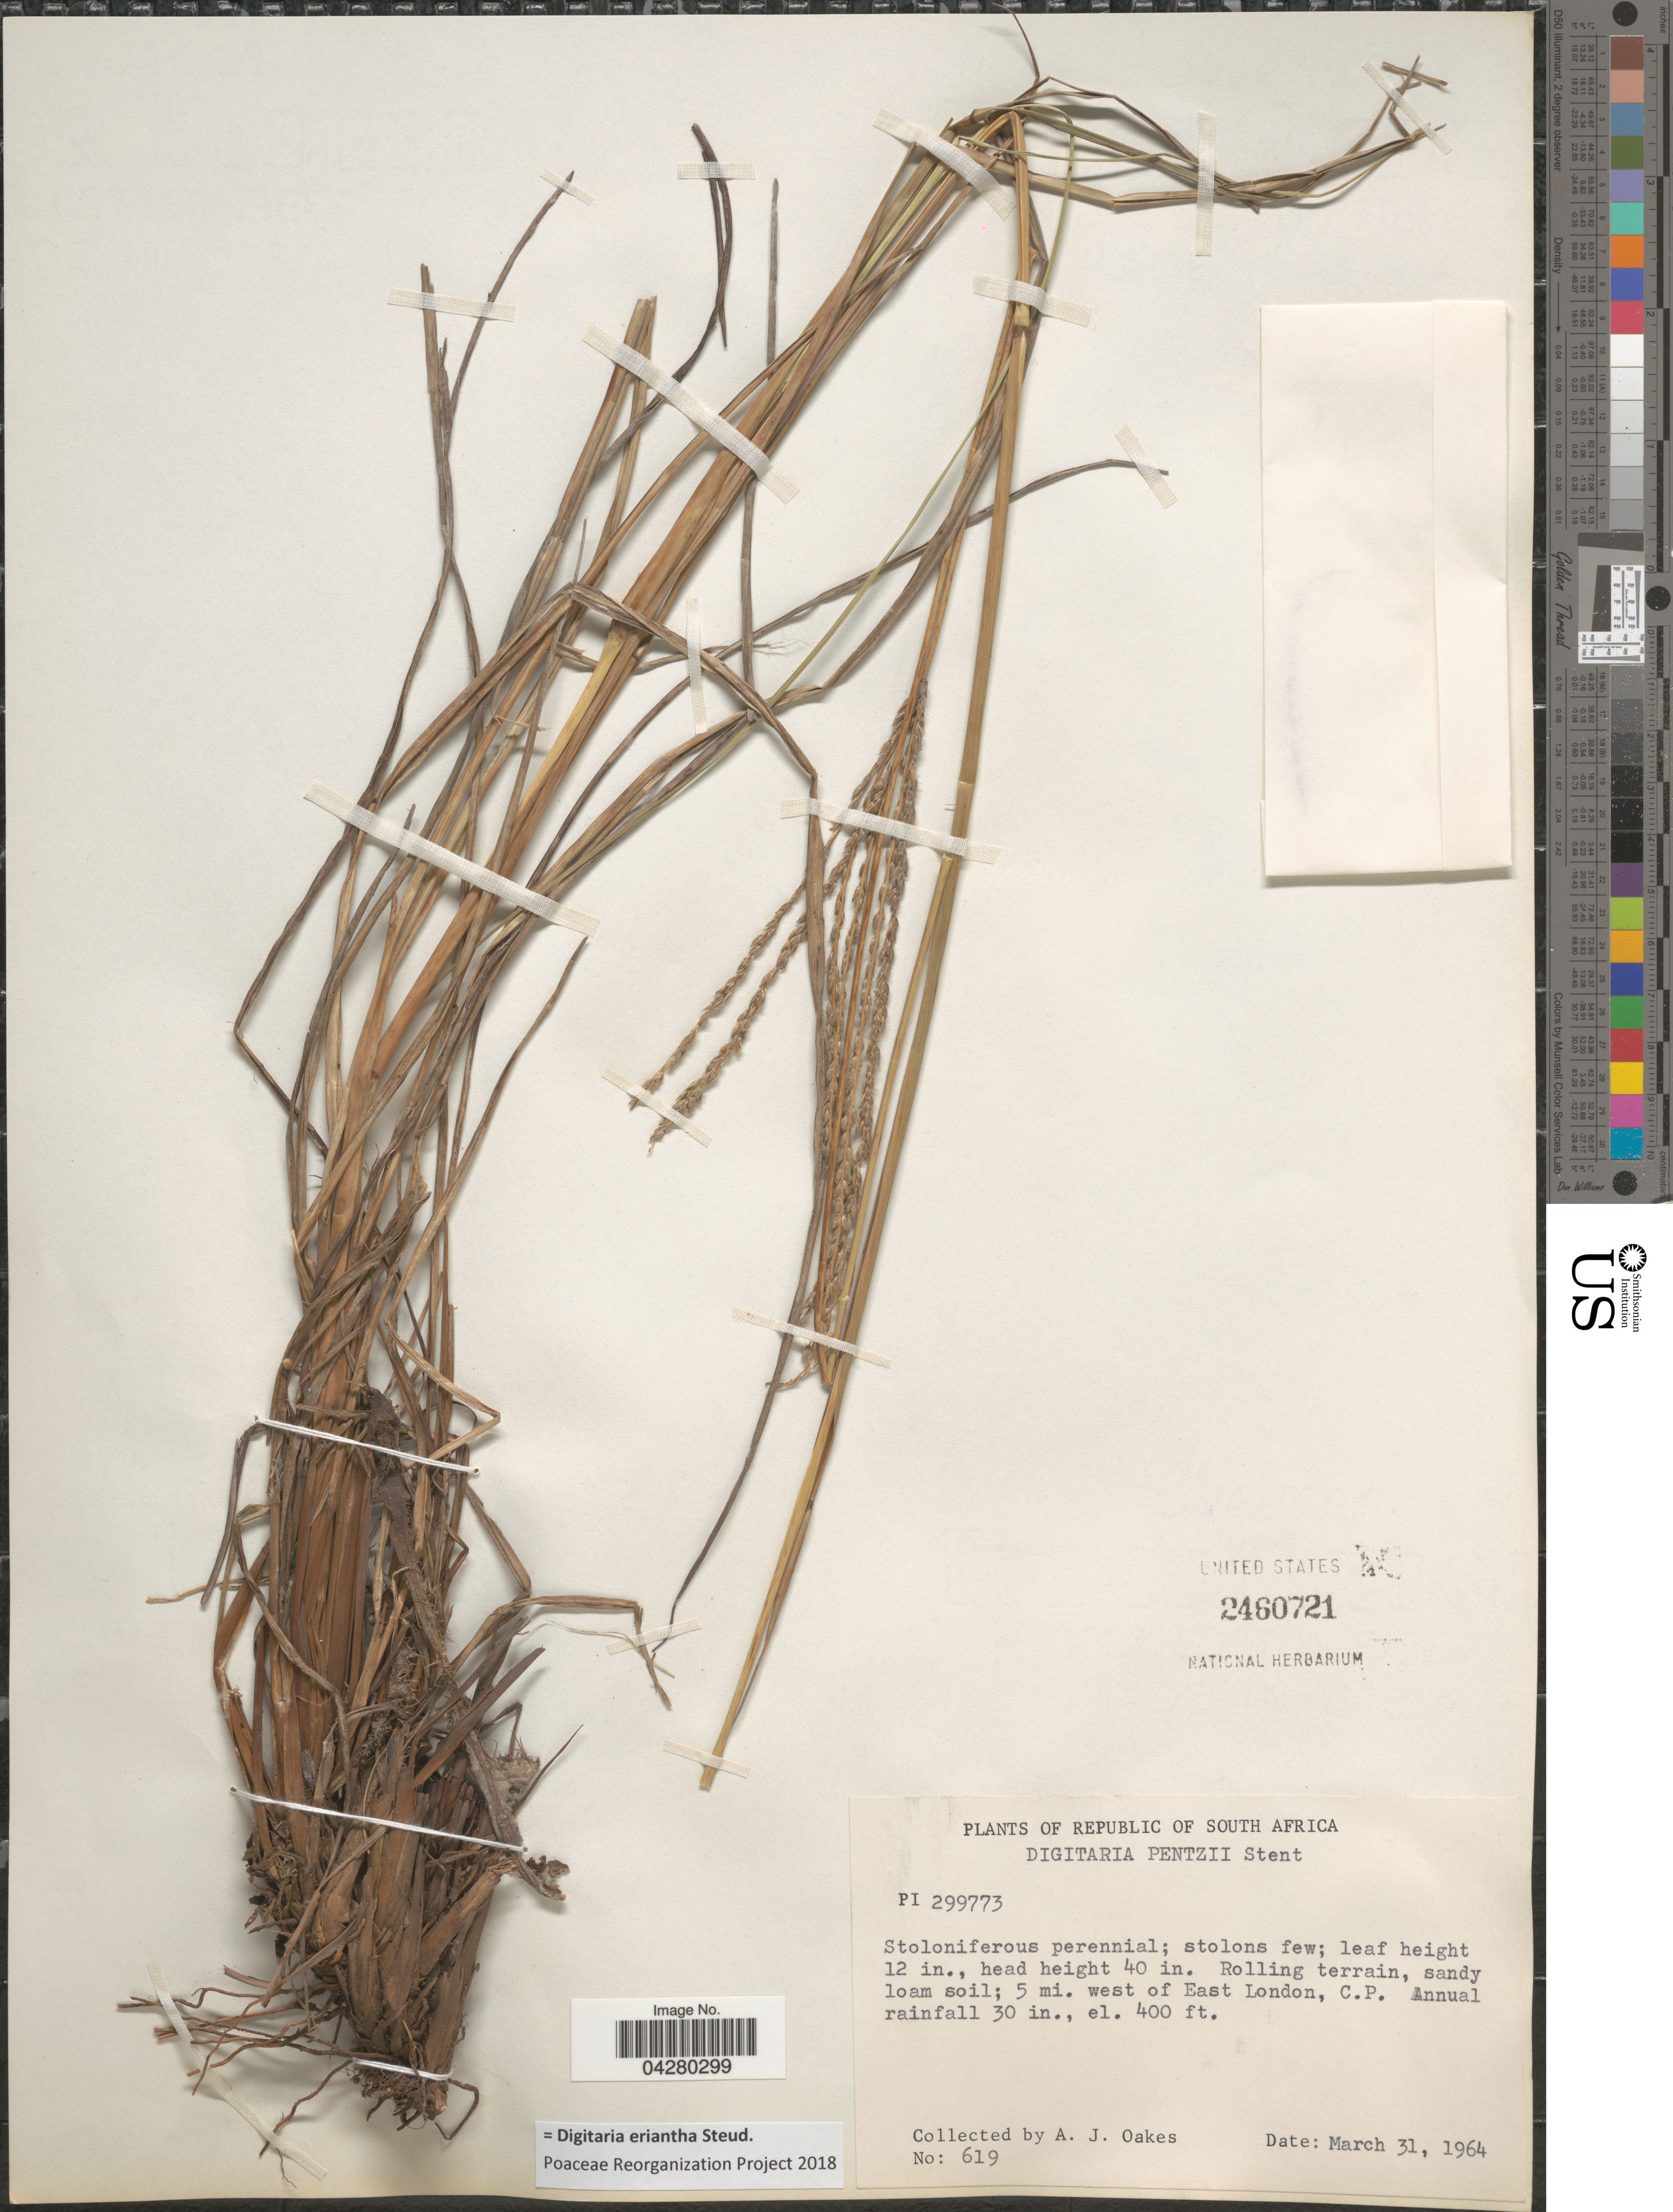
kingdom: Plantae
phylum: Tracheophyta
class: Liliopsida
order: Poales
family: Poaceae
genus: Digitaria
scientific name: Digitaria eriantha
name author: Steud.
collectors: A. Oakes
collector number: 619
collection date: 1964-03-31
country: South Africa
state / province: Eastern Cape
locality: Rolling terrain, sandy loam soil; 5 mi. west of East London.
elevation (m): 122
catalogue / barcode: US 2460721